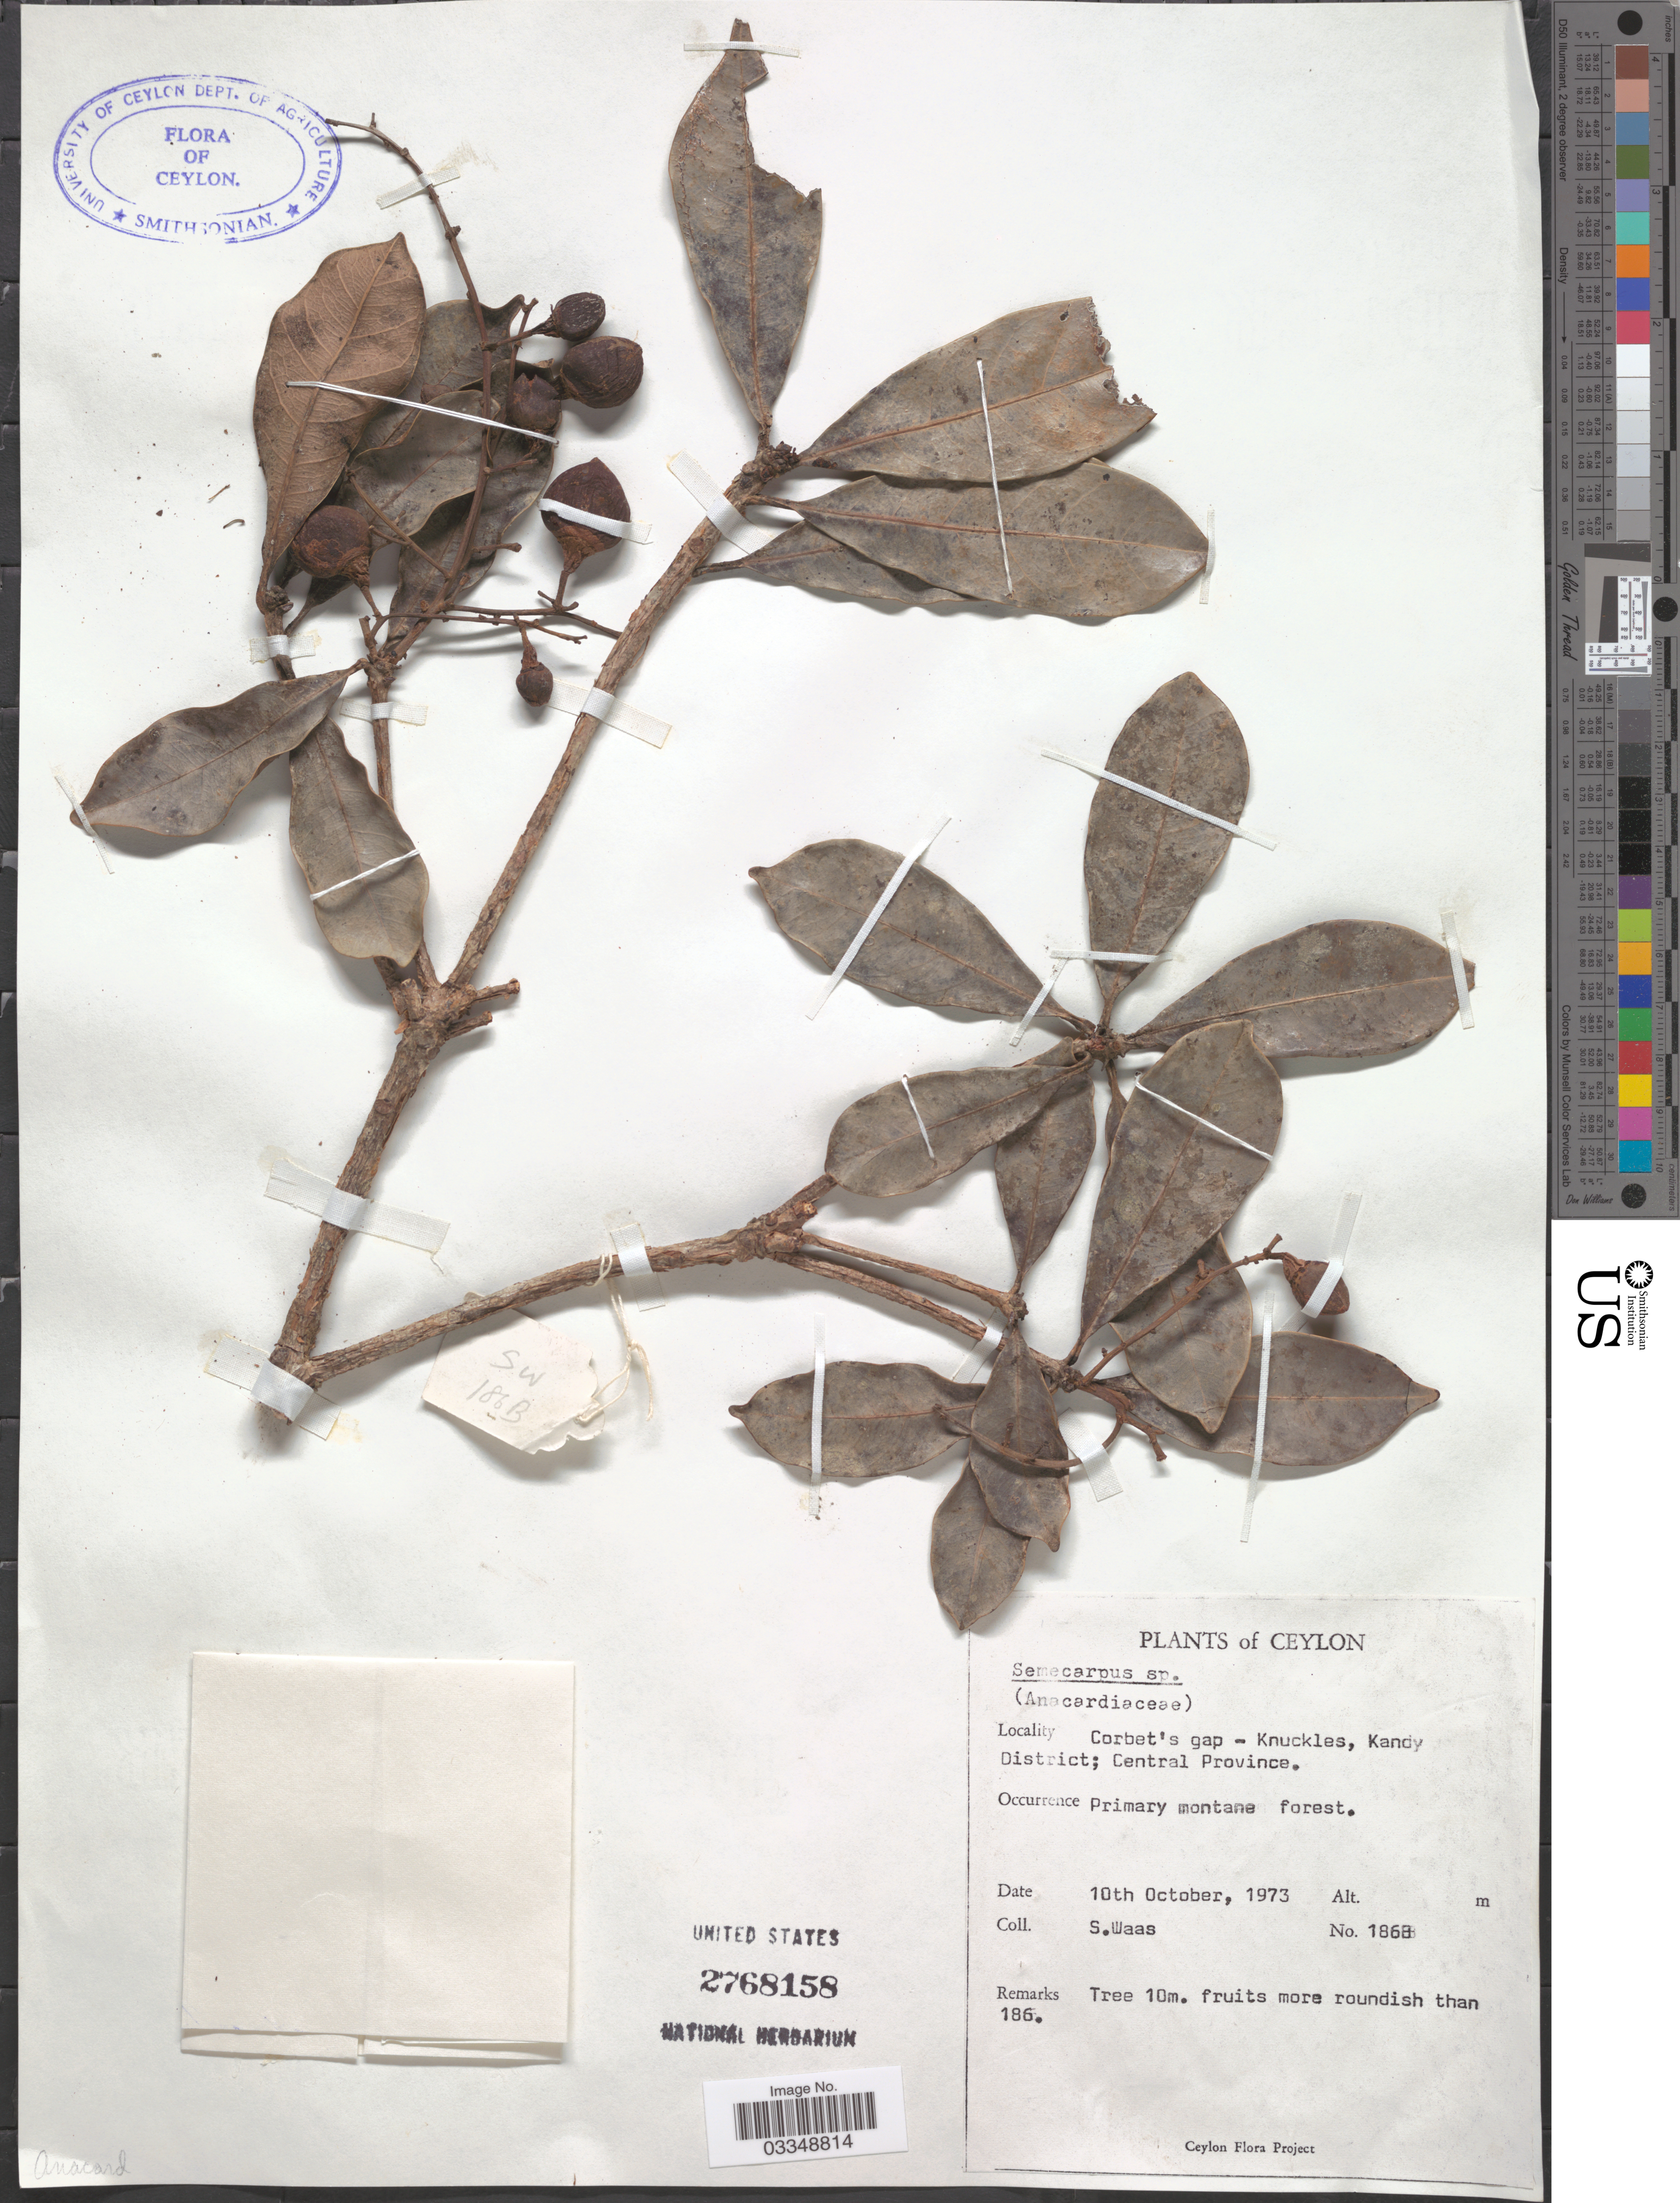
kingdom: Plantae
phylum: Tracheophyta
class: Magnoliopsida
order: Sapindales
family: Anacardiaceae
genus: Semecarpus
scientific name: Semecarpus sp.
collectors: S. Waas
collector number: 1868*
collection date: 1973-10-10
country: Sri Lanka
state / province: Central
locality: Ceylon. Corbet's gap, Knuckles; Kandy District.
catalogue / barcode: US 2768158